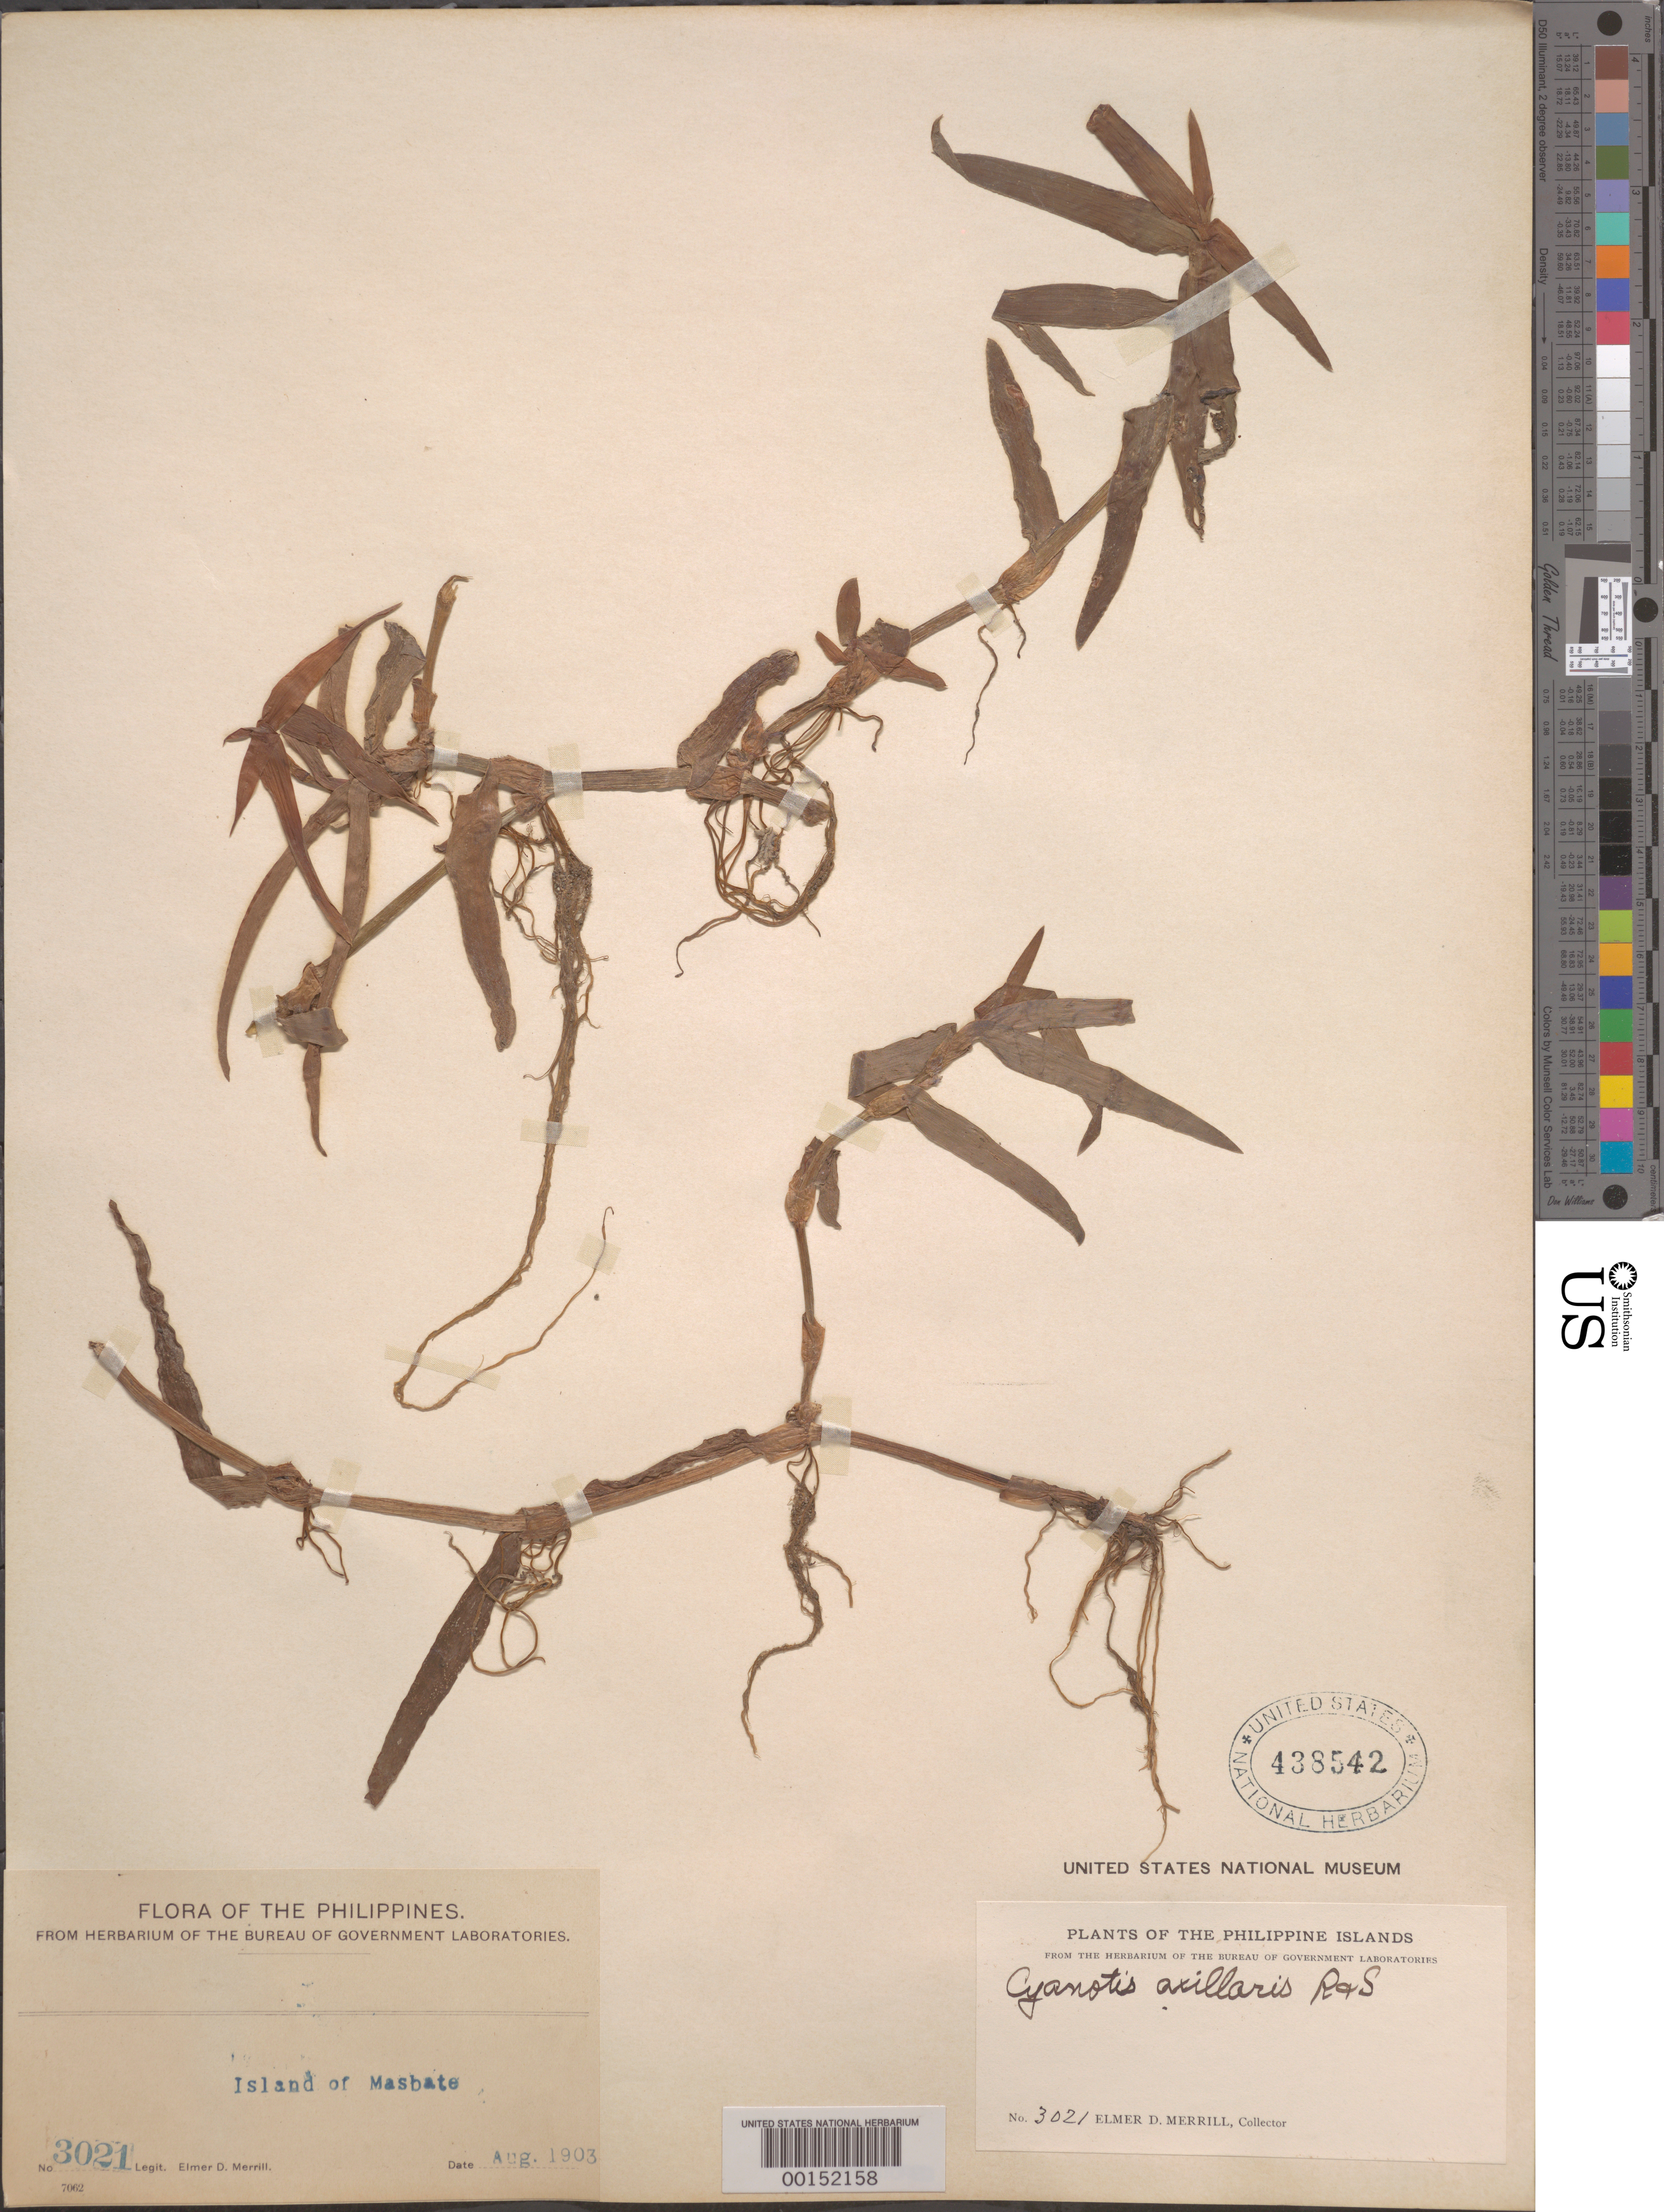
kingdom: Plantae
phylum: Tracheophyta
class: Liliopsida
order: Commelinales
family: Commelinaceae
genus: Cyanotis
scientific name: Cyanotis axillaris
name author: (L.) D. Don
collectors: E. D. Merrill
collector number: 3021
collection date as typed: Aug 1903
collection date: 1903-08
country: Philippines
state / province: Bicol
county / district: Masbate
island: Masbate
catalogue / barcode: US 438542